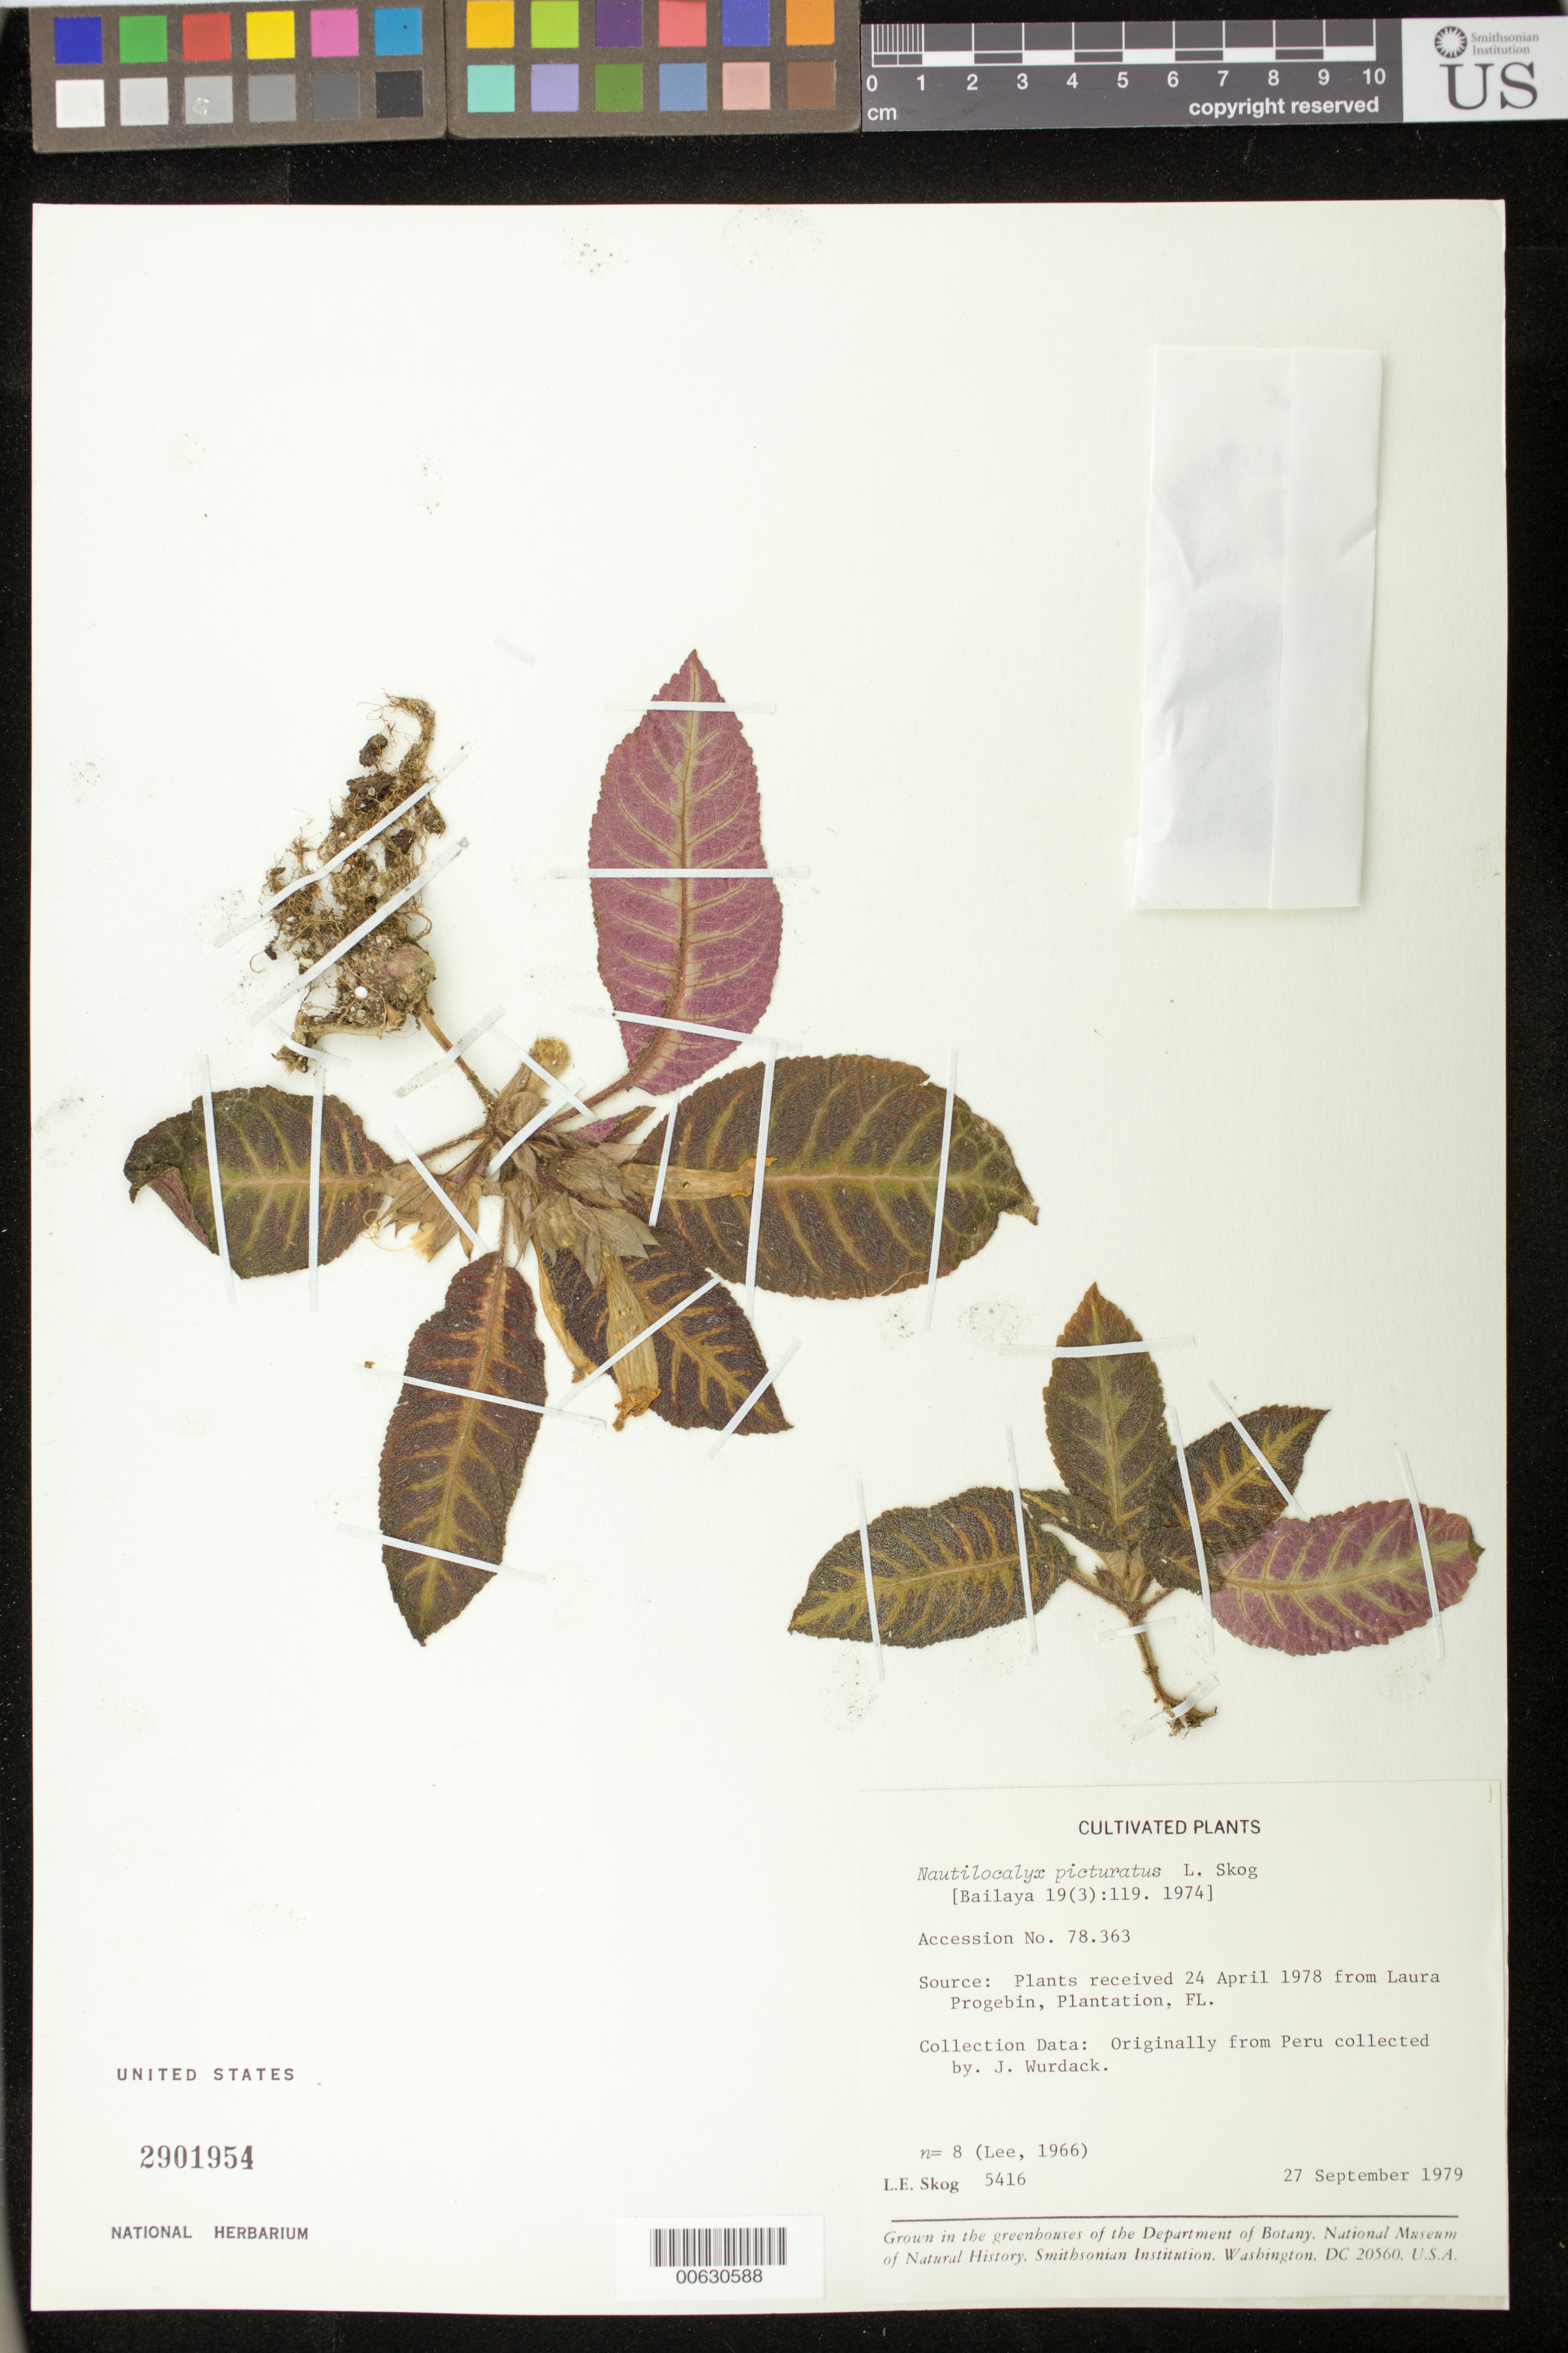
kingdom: Plantae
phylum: Tracheophyta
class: Magnoliopsida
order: Lamiales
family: Gesneriaceae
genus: Nautilocalyx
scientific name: Nautilocalyx picturatus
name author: L.E. Skog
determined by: Skog, Laurence E.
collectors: L. E. Skog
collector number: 5416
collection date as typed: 27 Sep 1979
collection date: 1979-09-27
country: Peru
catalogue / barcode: US 2901954